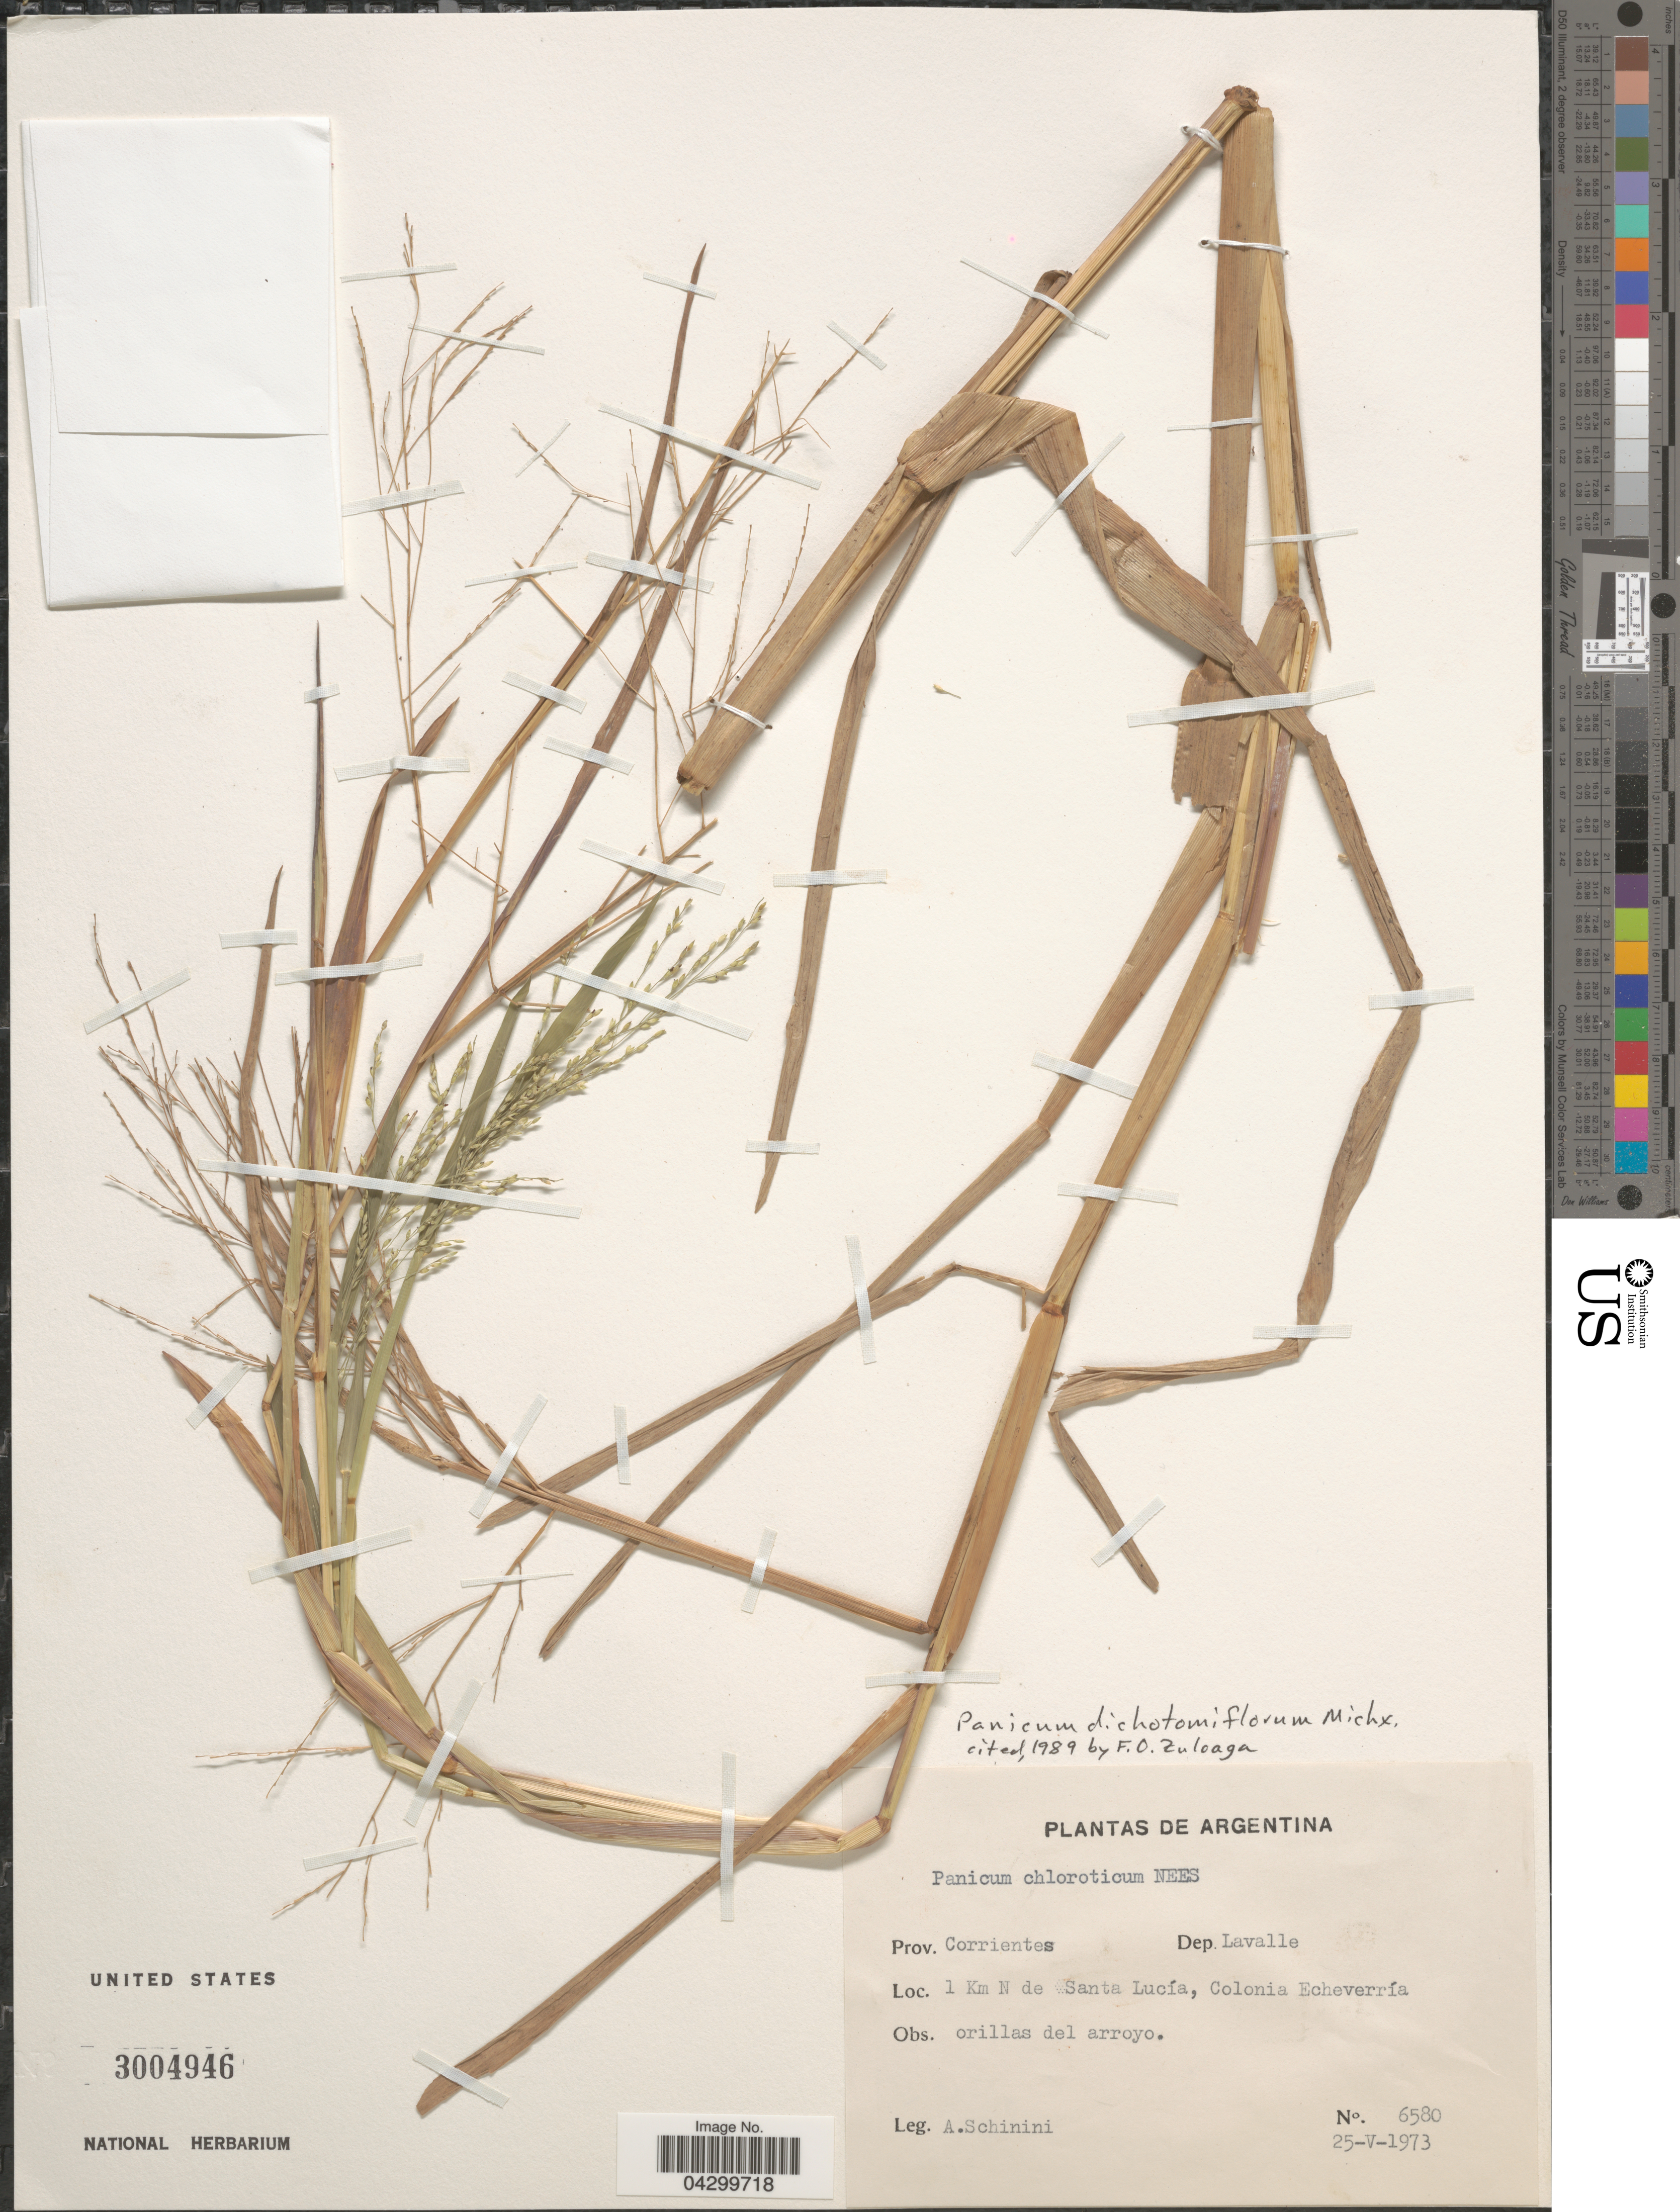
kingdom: Plantae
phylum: Tracheophyta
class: Liliopsida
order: Poales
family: Poaceae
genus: Panicum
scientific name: Panicum dichotomiflorum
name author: Michx.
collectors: A. Schinini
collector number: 6580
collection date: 1973-05-25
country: Argentina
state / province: Corrientes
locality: Dep. Lavalle. 1 Km N de Santa Lucía, Colonia Echeverría orillas del arroyo.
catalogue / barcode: US 3004946